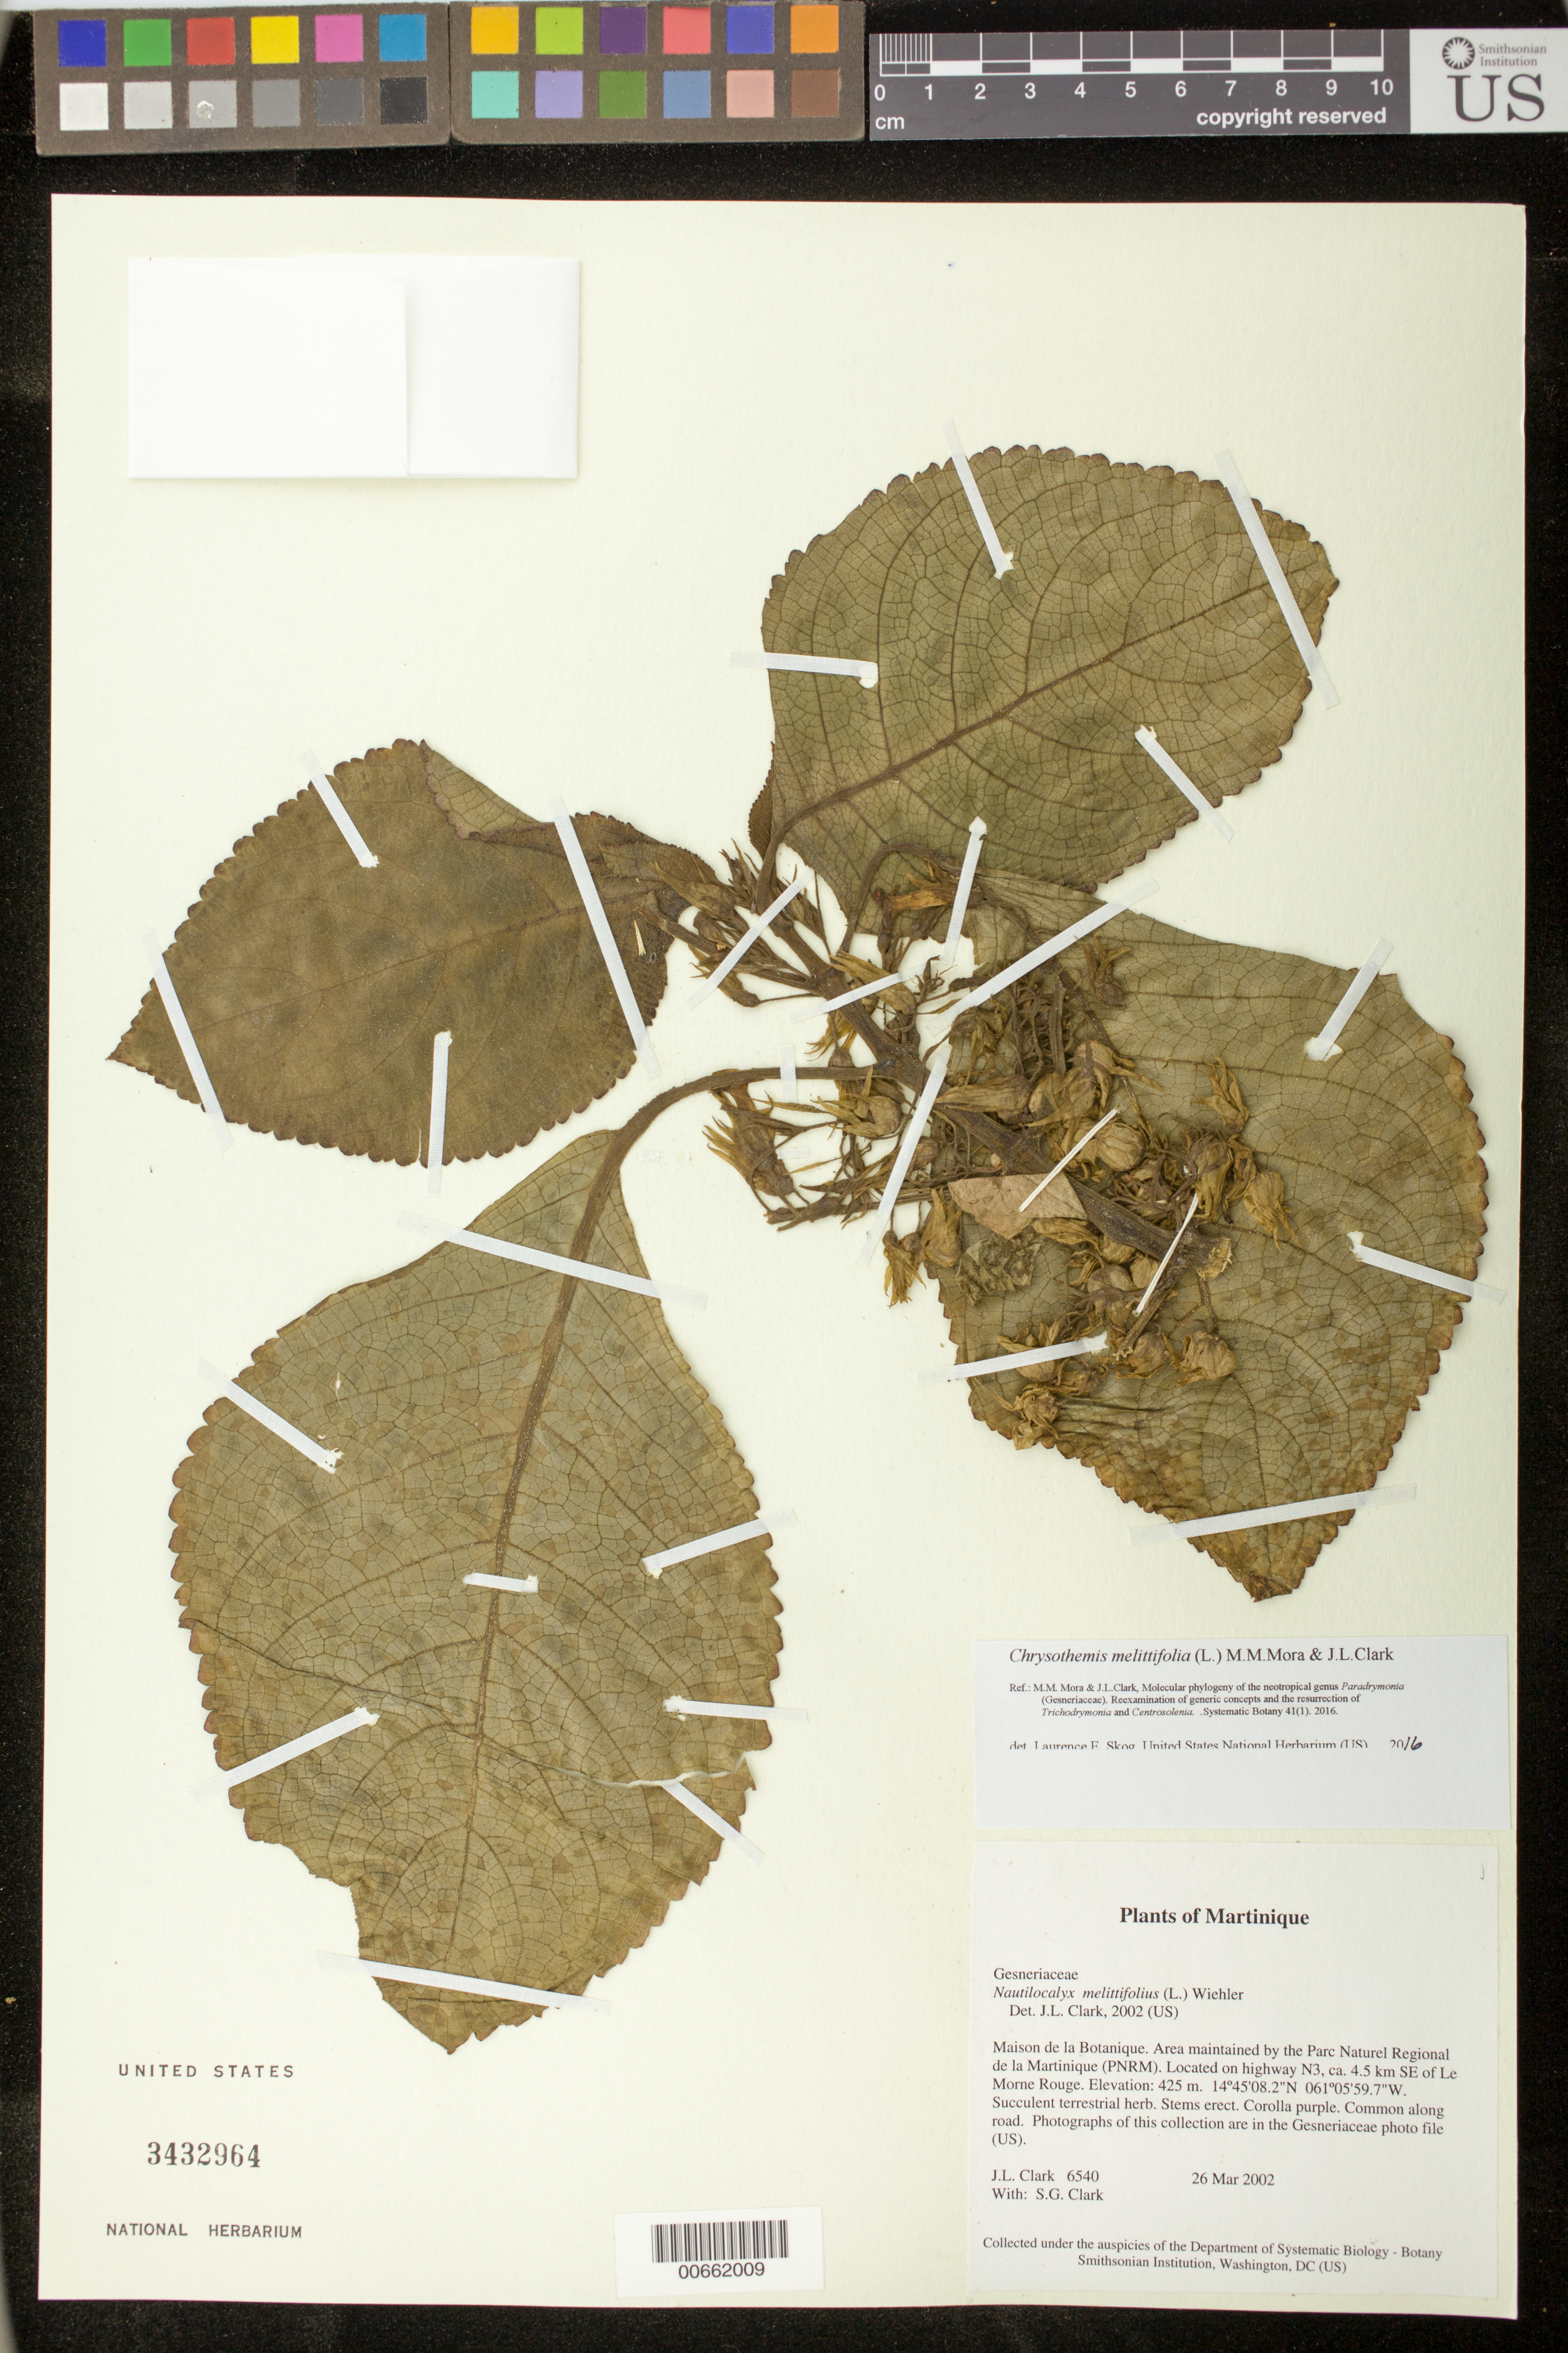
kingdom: Plantae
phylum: Tracheophyta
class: Magnoliopsida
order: Lamiales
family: Gesneriaceae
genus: Chrysothemis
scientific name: Chrysothemis melittifolia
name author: (L.) M.M. Mora & J.L. Clark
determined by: Skog, Laurence E.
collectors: J. L. Clark & S. G. Clark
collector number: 6540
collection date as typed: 26 Mar 2002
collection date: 2002-03-26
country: Martinique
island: Martinique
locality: Maison de la Botanique. Area maintained by the Parc Naturel Regional de la Martinique (PNRM). Located on highway N3, ca. 4.5 km SE of Le Morne Rouge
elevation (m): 425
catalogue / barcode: US 3432964